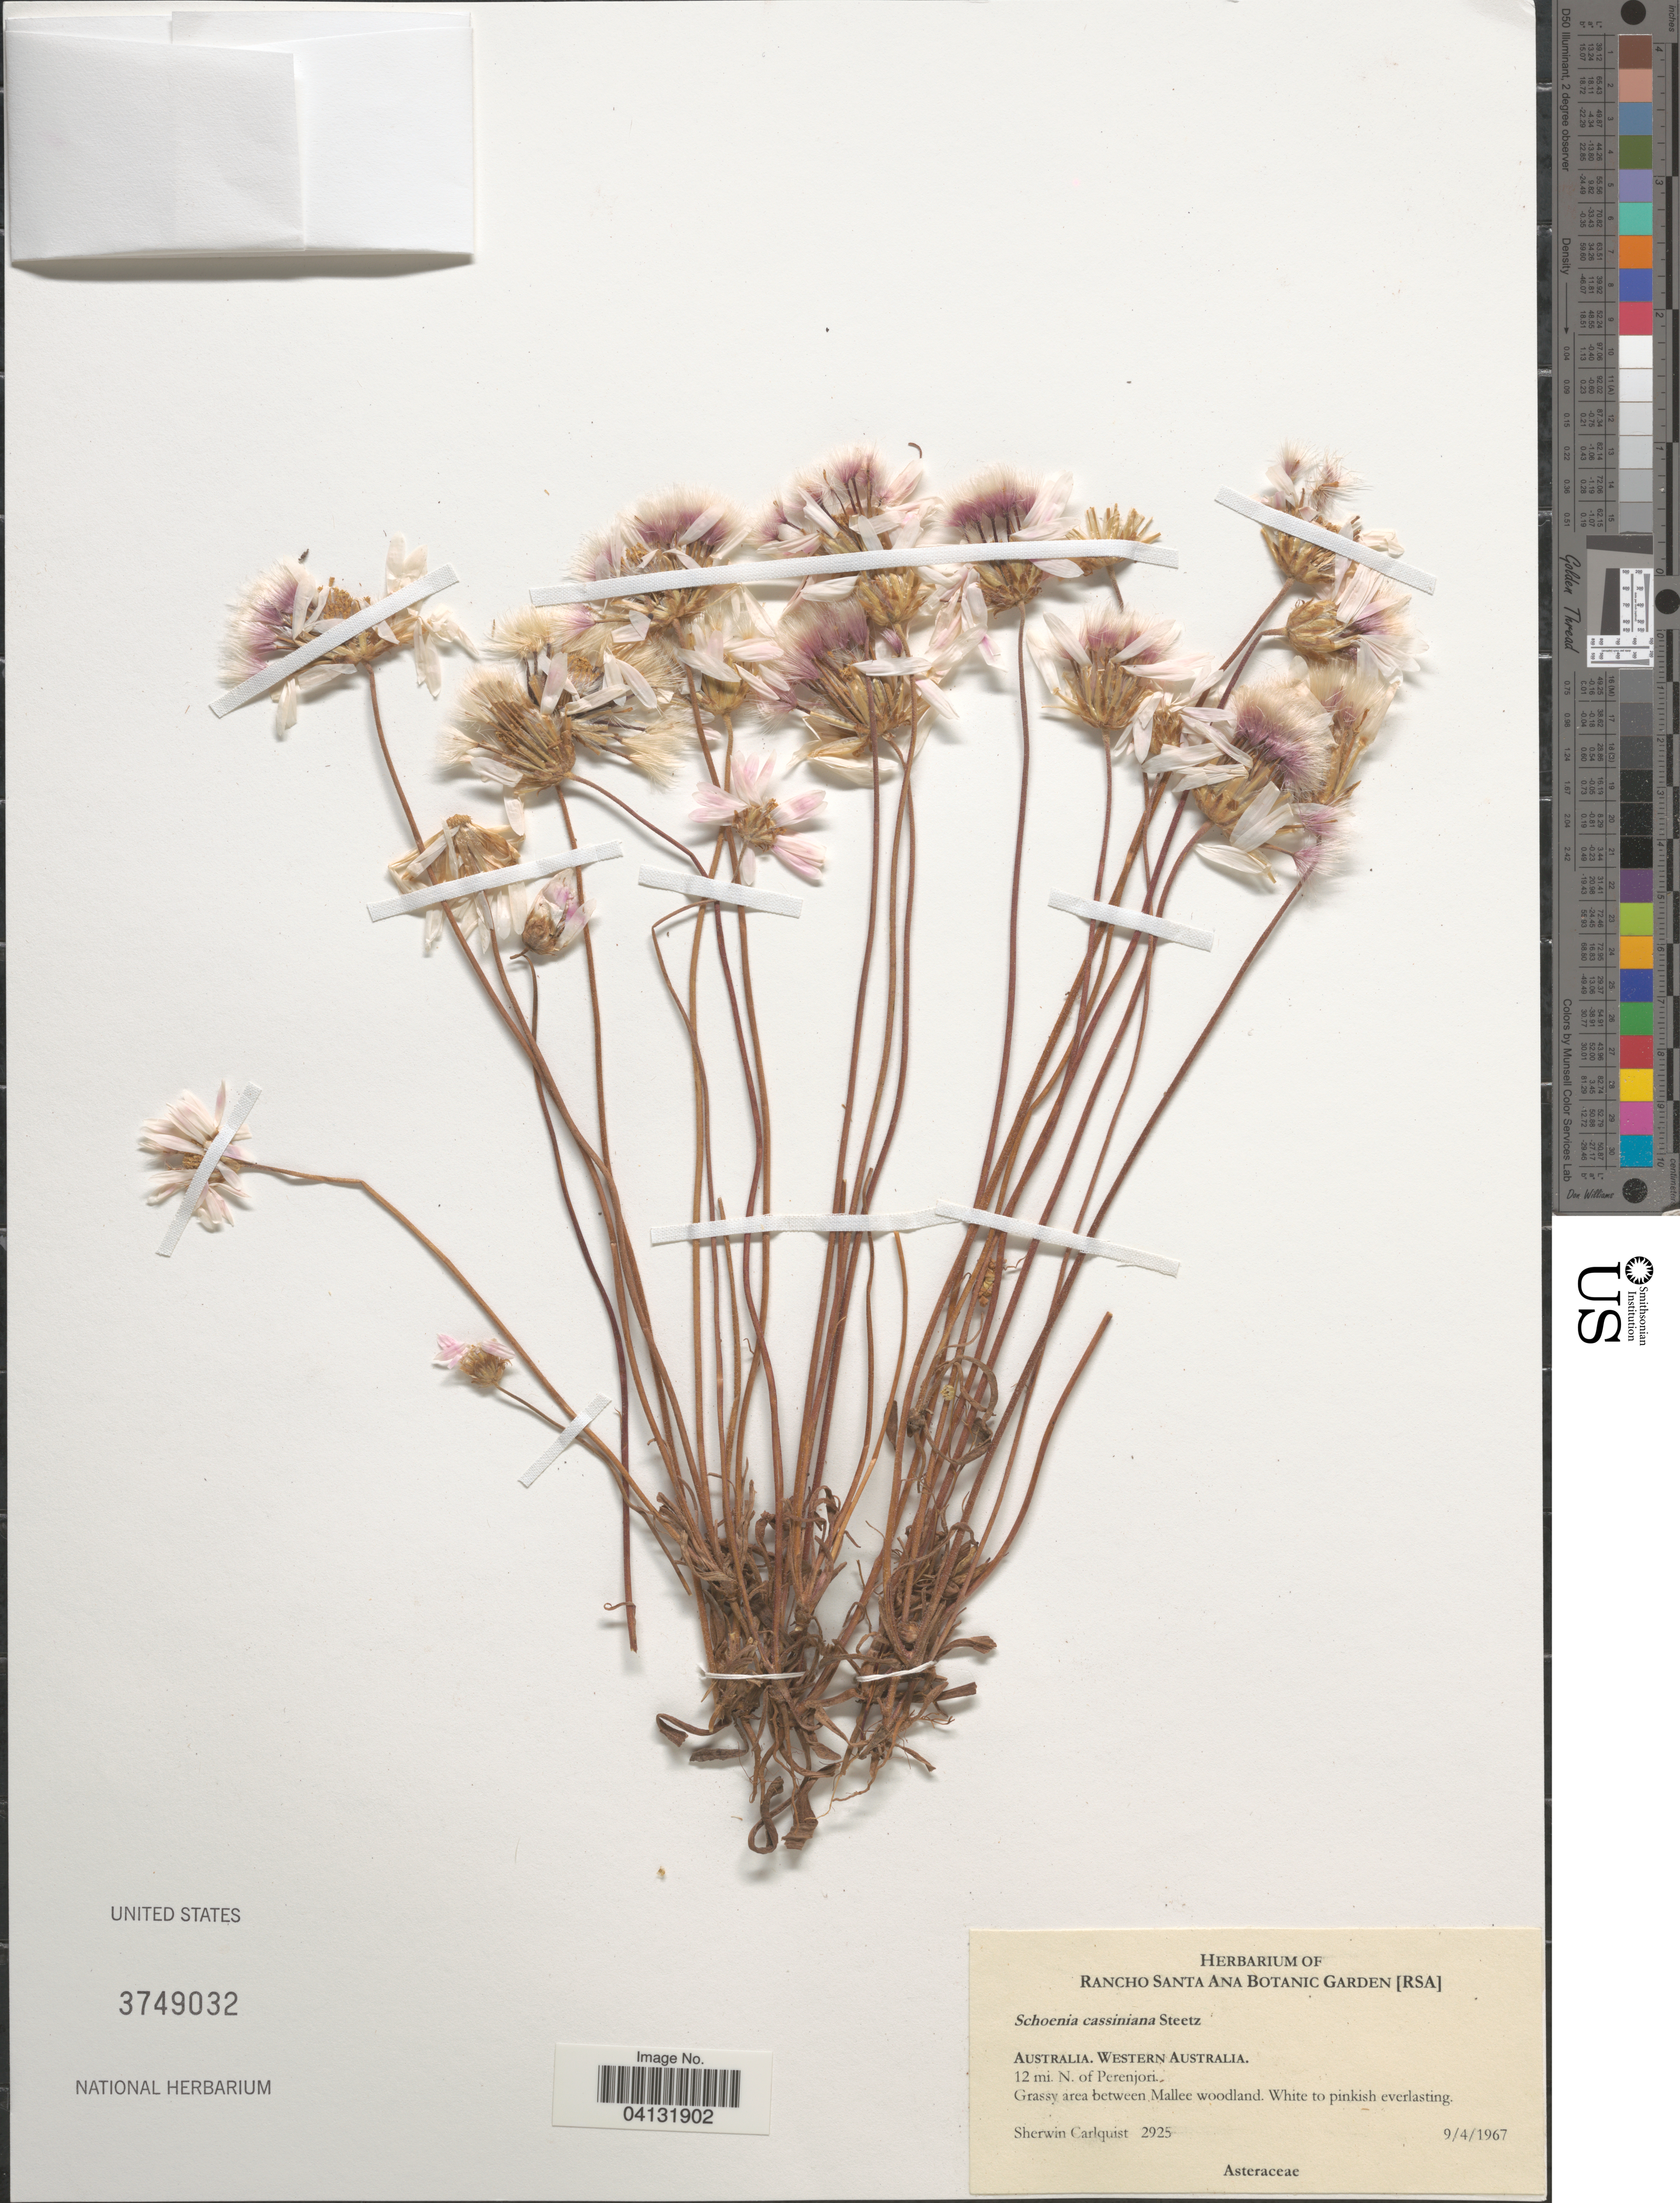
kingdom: Plantae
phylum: Tracheophyta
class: Magnoliopsida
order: Asterales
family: Asteraceae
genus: Schoenia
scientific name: Schoenia cassiniana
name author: (Gaudich.) Steetz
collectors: S. Carlquist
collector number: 2925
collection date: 1967-09-04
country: Australia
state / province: Western Australia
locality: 12 mi. N. of Perenjori.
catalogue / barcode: US 3749032